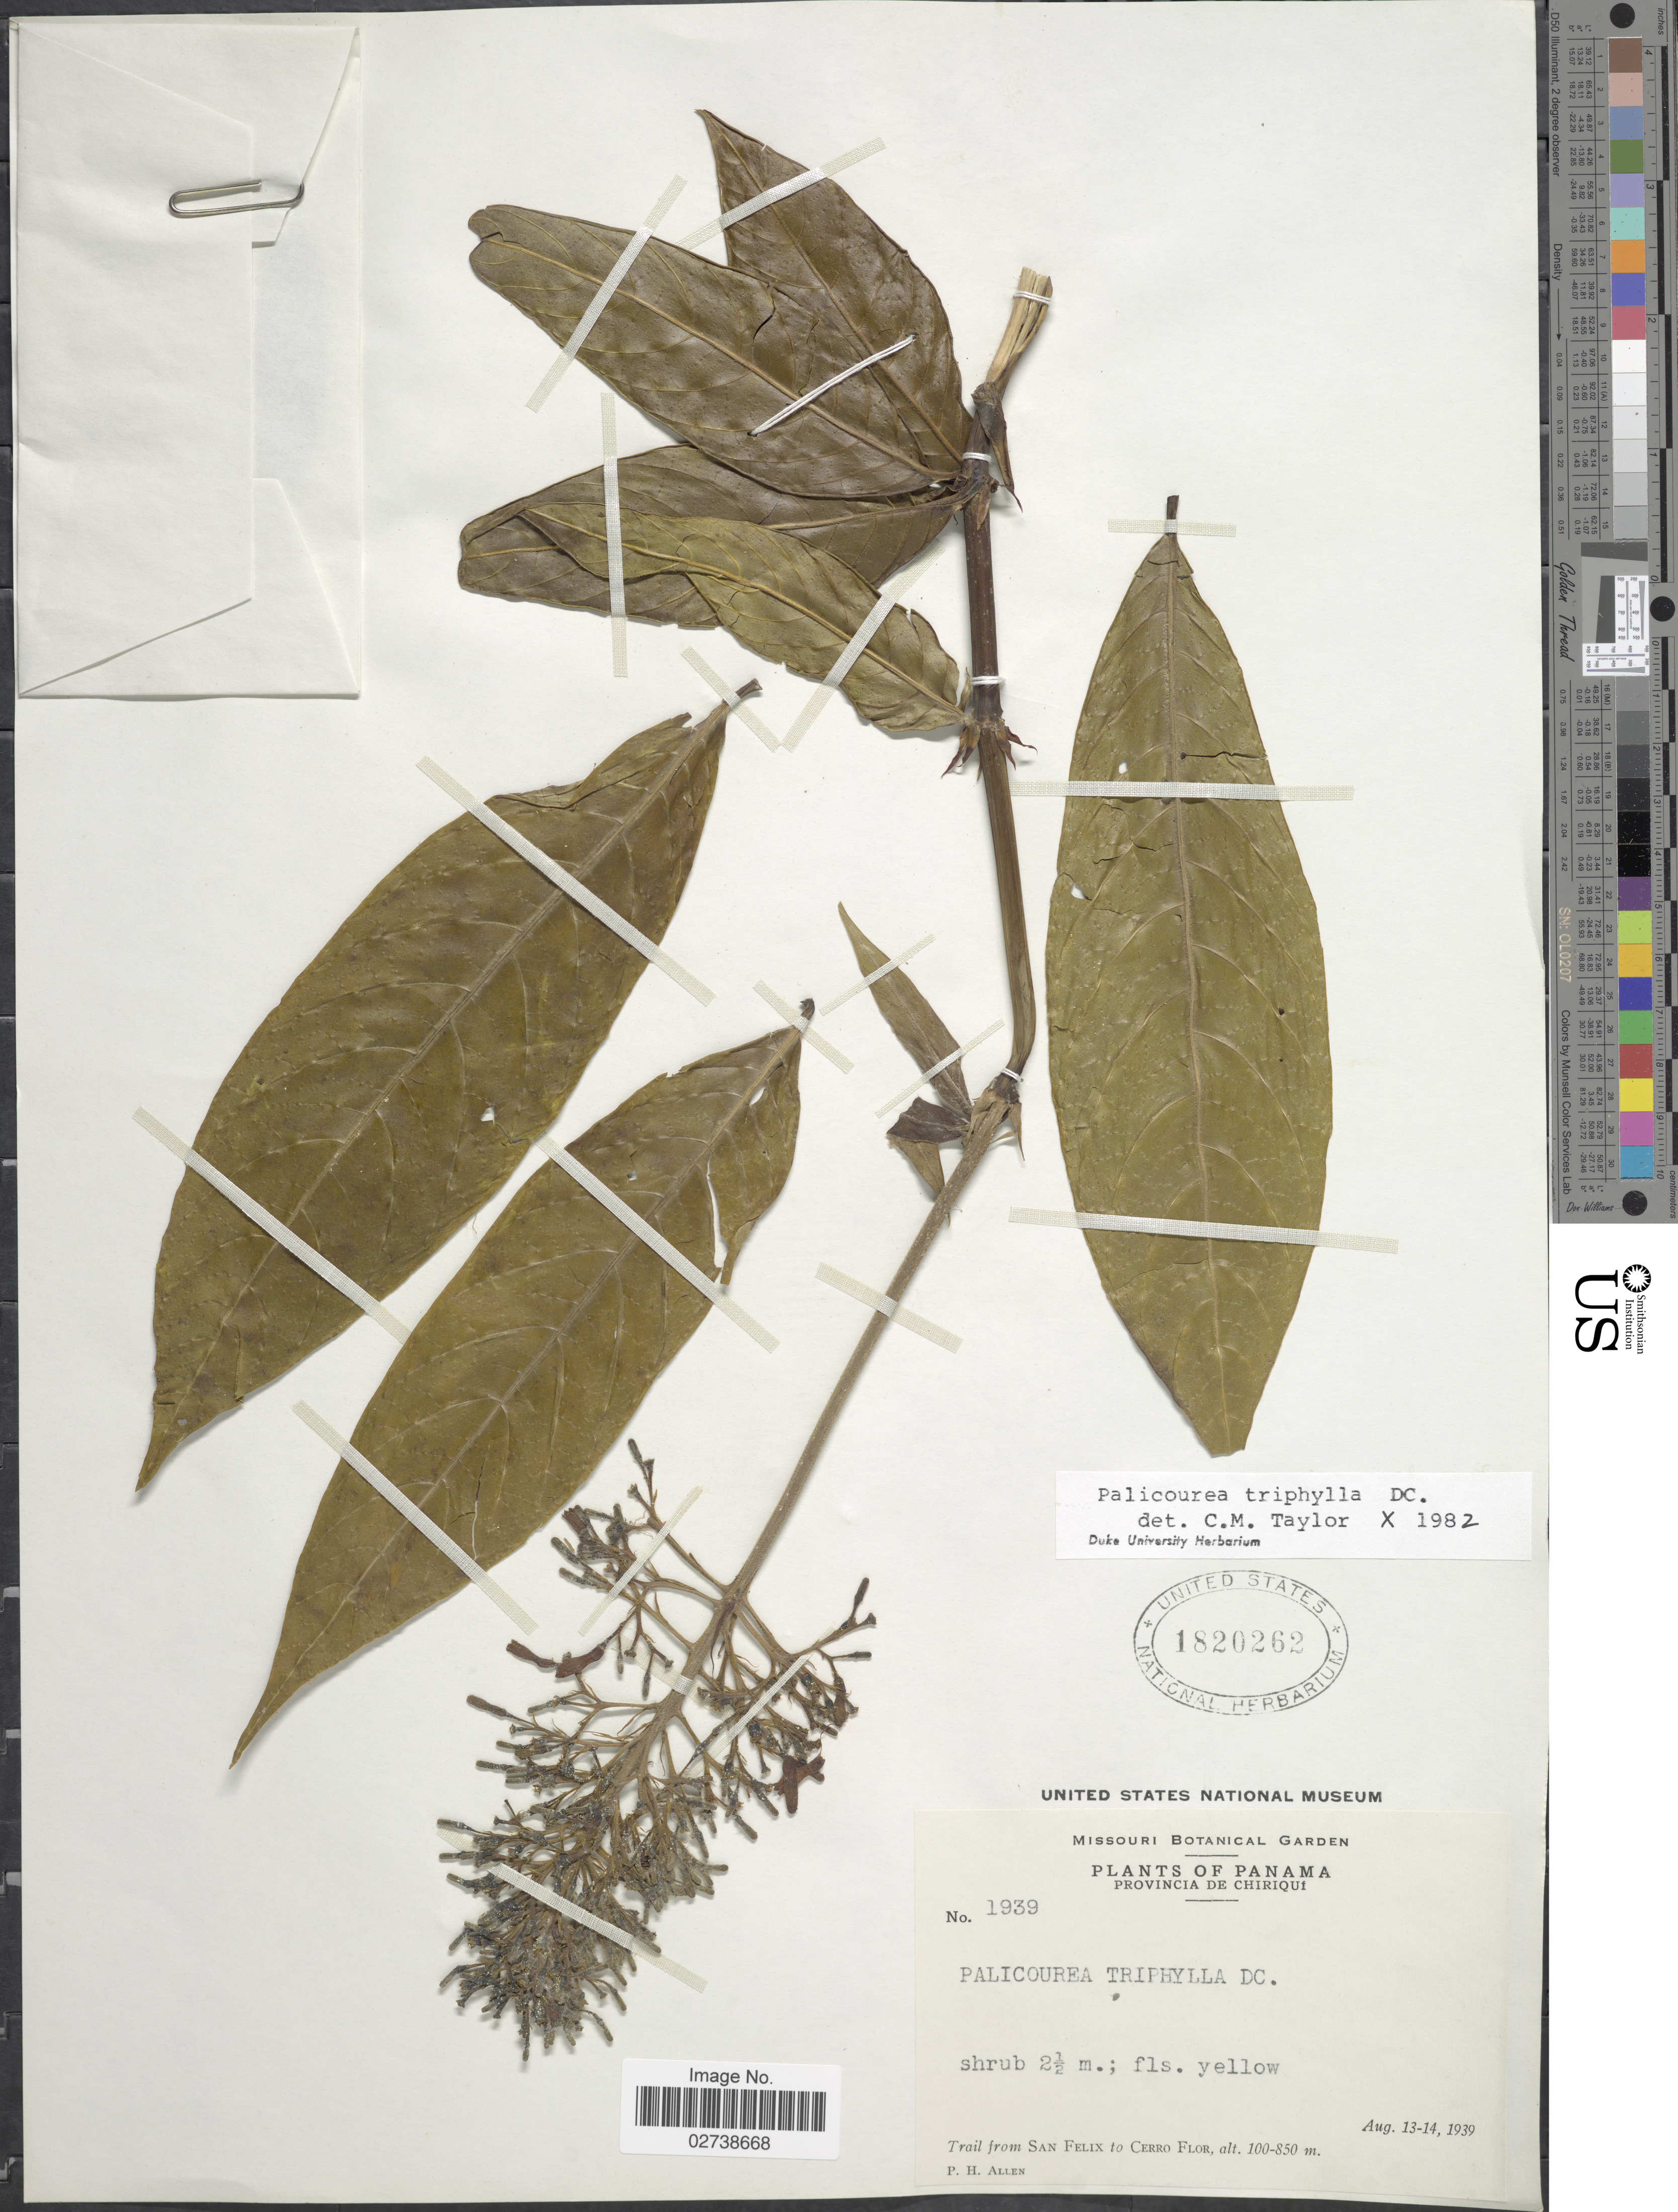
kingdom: Plantae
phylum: Tracheophyta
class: Magnoliopsida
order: Gentianales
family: Rubiaceae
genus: Palicourea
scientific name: Palicourea triphylla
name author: DC.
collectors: P. H. Allen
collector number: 1939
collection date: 1939-08-13/1939-08-14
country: Panama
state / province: Chiriqui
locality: Trail from San Felix to Cerro Flor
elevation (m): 100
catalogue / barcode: US 1820262